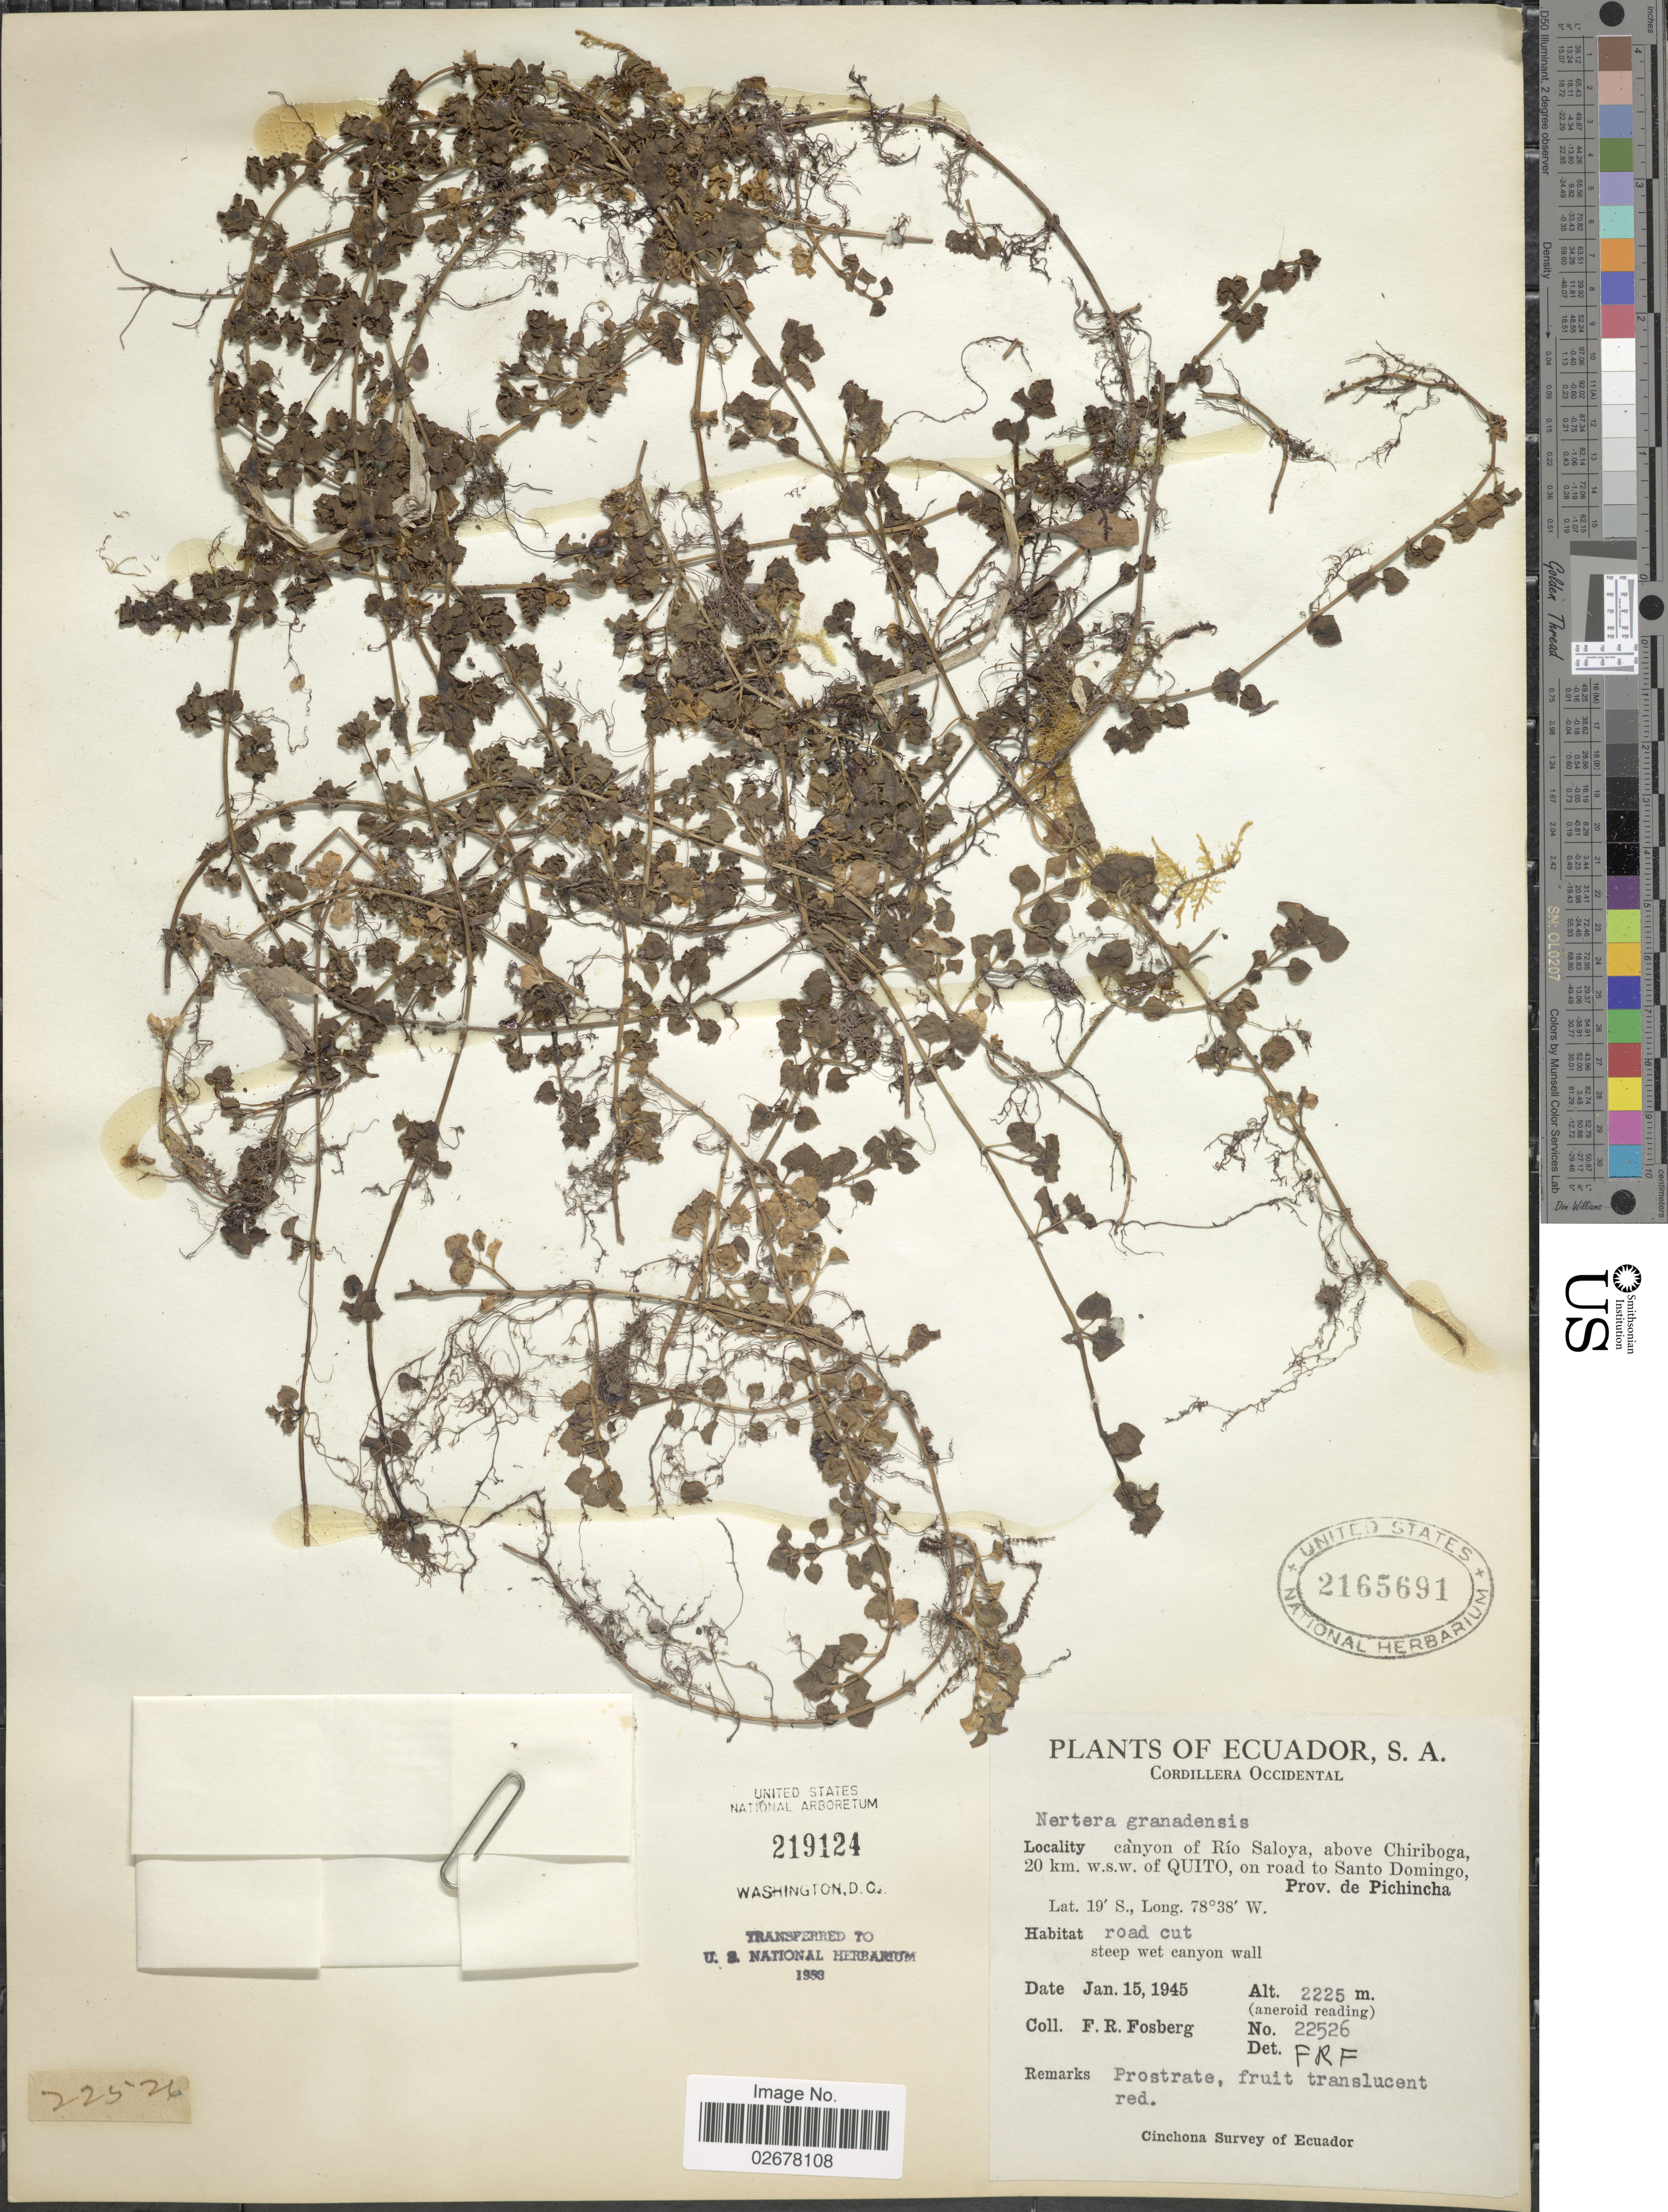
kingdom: Plantae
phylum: Tracheophyta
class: Magnoliopsida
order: Gentianales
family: Rubiaceae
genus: Nertera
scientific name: Nertera depressa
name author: Banks & Sol. ex Gaertn.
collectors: F. R. Fosberg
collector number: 22526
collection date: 1945-01-15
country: Ecuador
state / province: Pichincha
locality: Cordillera Occidental, cànyon of Río Saloya, above Chiriboga, 20 km w.s.w. of Quito, on road to Santo Domingo, road cut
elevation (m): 2225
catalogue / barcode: US 2165691